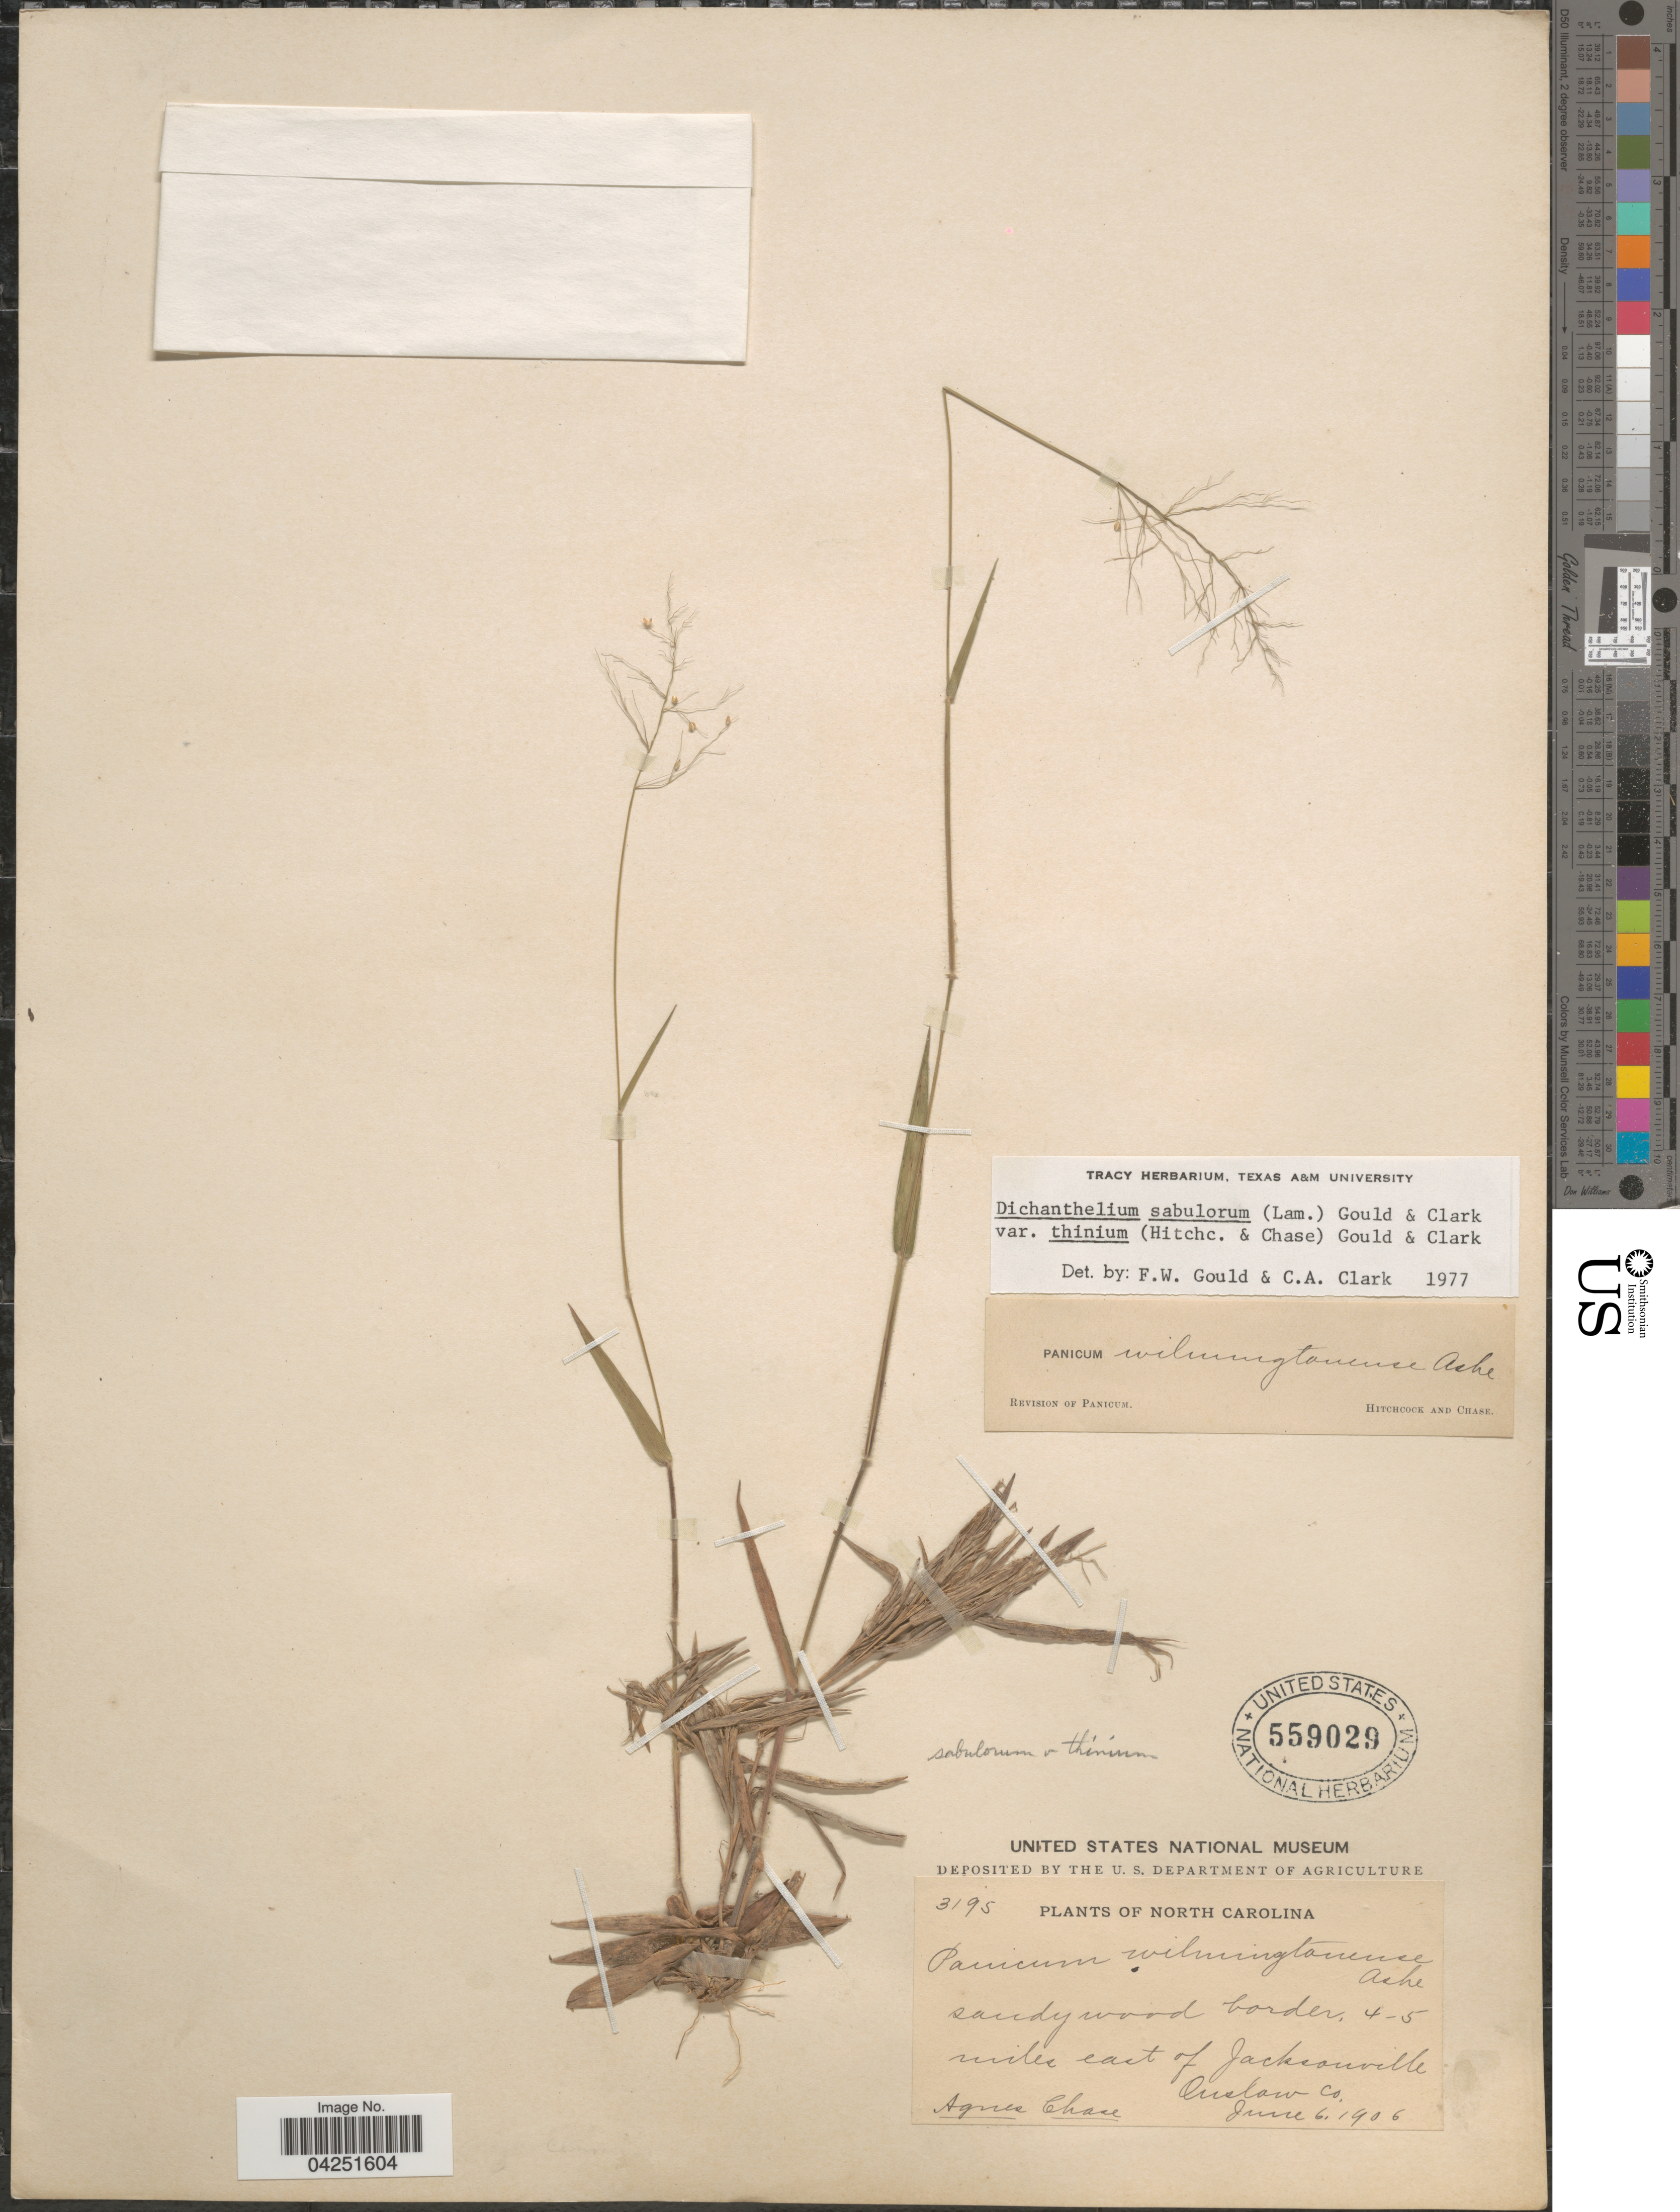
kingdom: Plantae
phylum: Tracheophyta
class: Liliopsida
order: Poales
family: Poaceae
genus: Dichanthelium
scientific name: Dichanthelium acuminatum var. acuminatum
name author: (Sw.) Gould & C.A. Clark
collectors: A. Chase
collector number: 3195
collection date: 1906-06-06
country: United States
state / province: North Carolina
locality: Sandy wood border, 4-5 miles east of Jacksonville, Onslow Co.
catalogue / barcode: US 559029